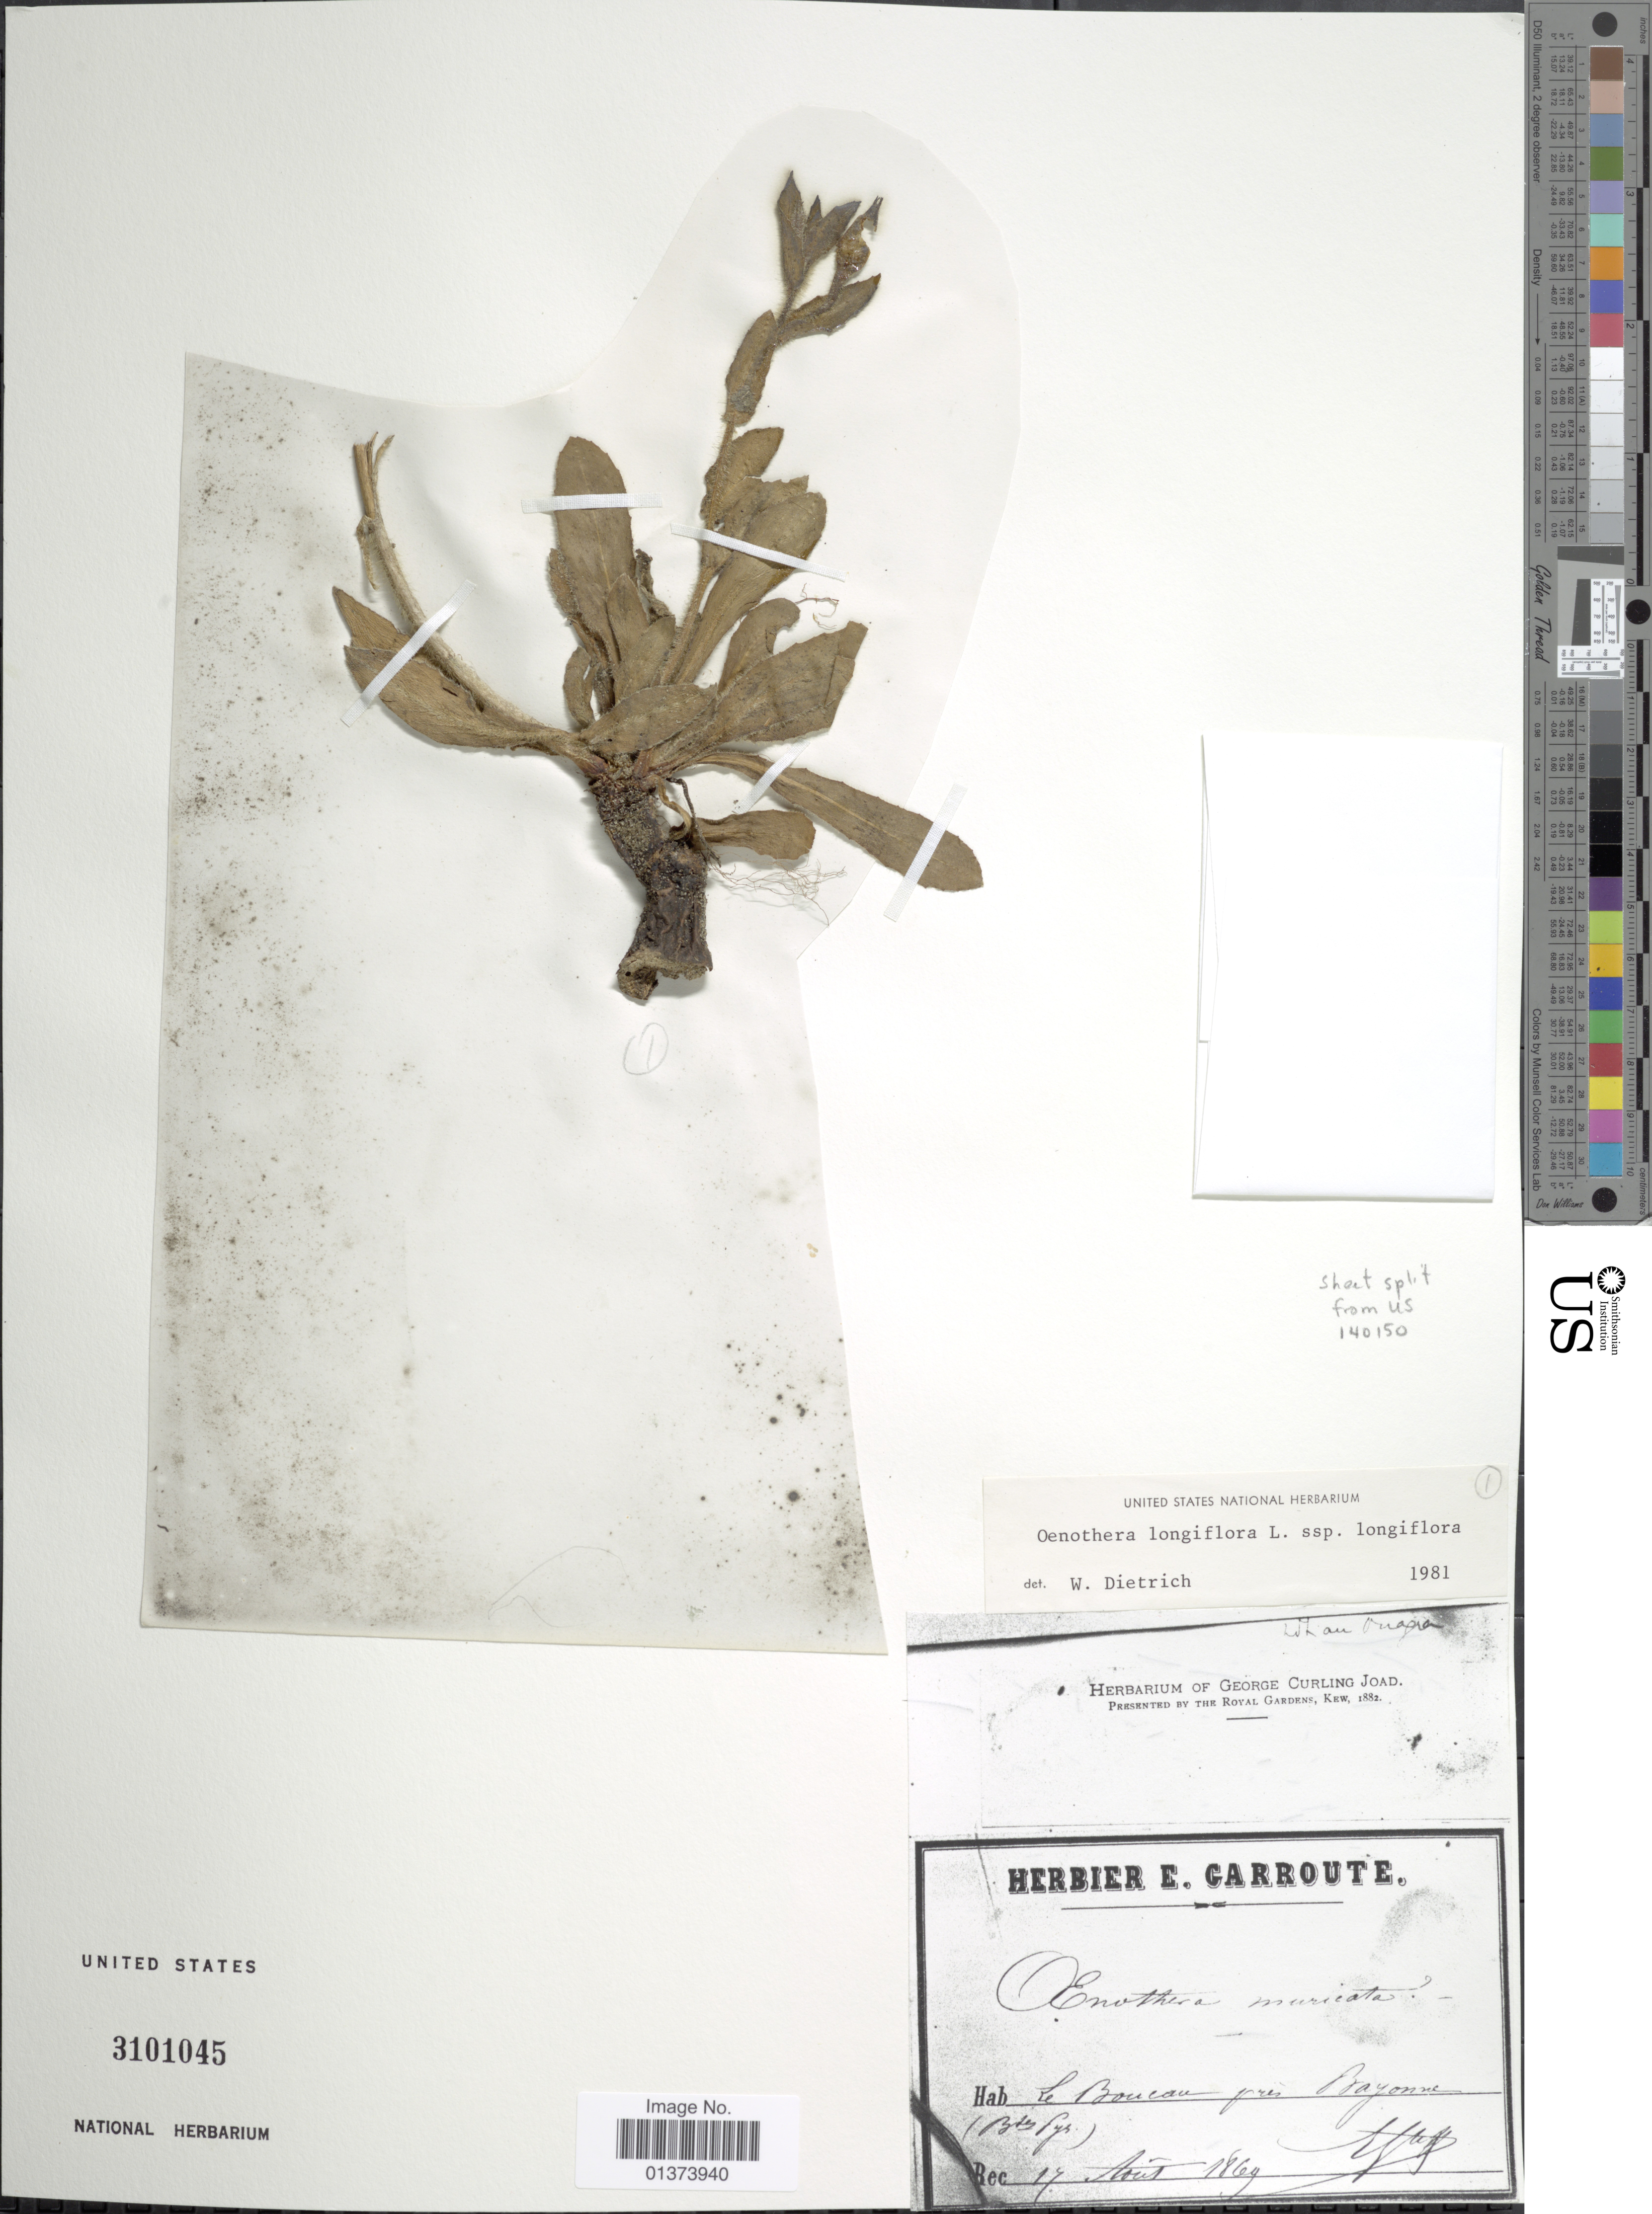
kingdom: Plantae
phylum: Tracheophyta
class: Magnoliopsida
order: Myrtales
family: Onagraceae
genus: Oenothera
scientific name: Oenothera longiflora subsp. longiflora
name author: L.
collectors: E. Garroute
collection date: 1869-08-17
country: France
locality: Le Boucan pres Bayonne, (Bsses Pyr) [interpreted]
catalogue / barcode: US 3101045